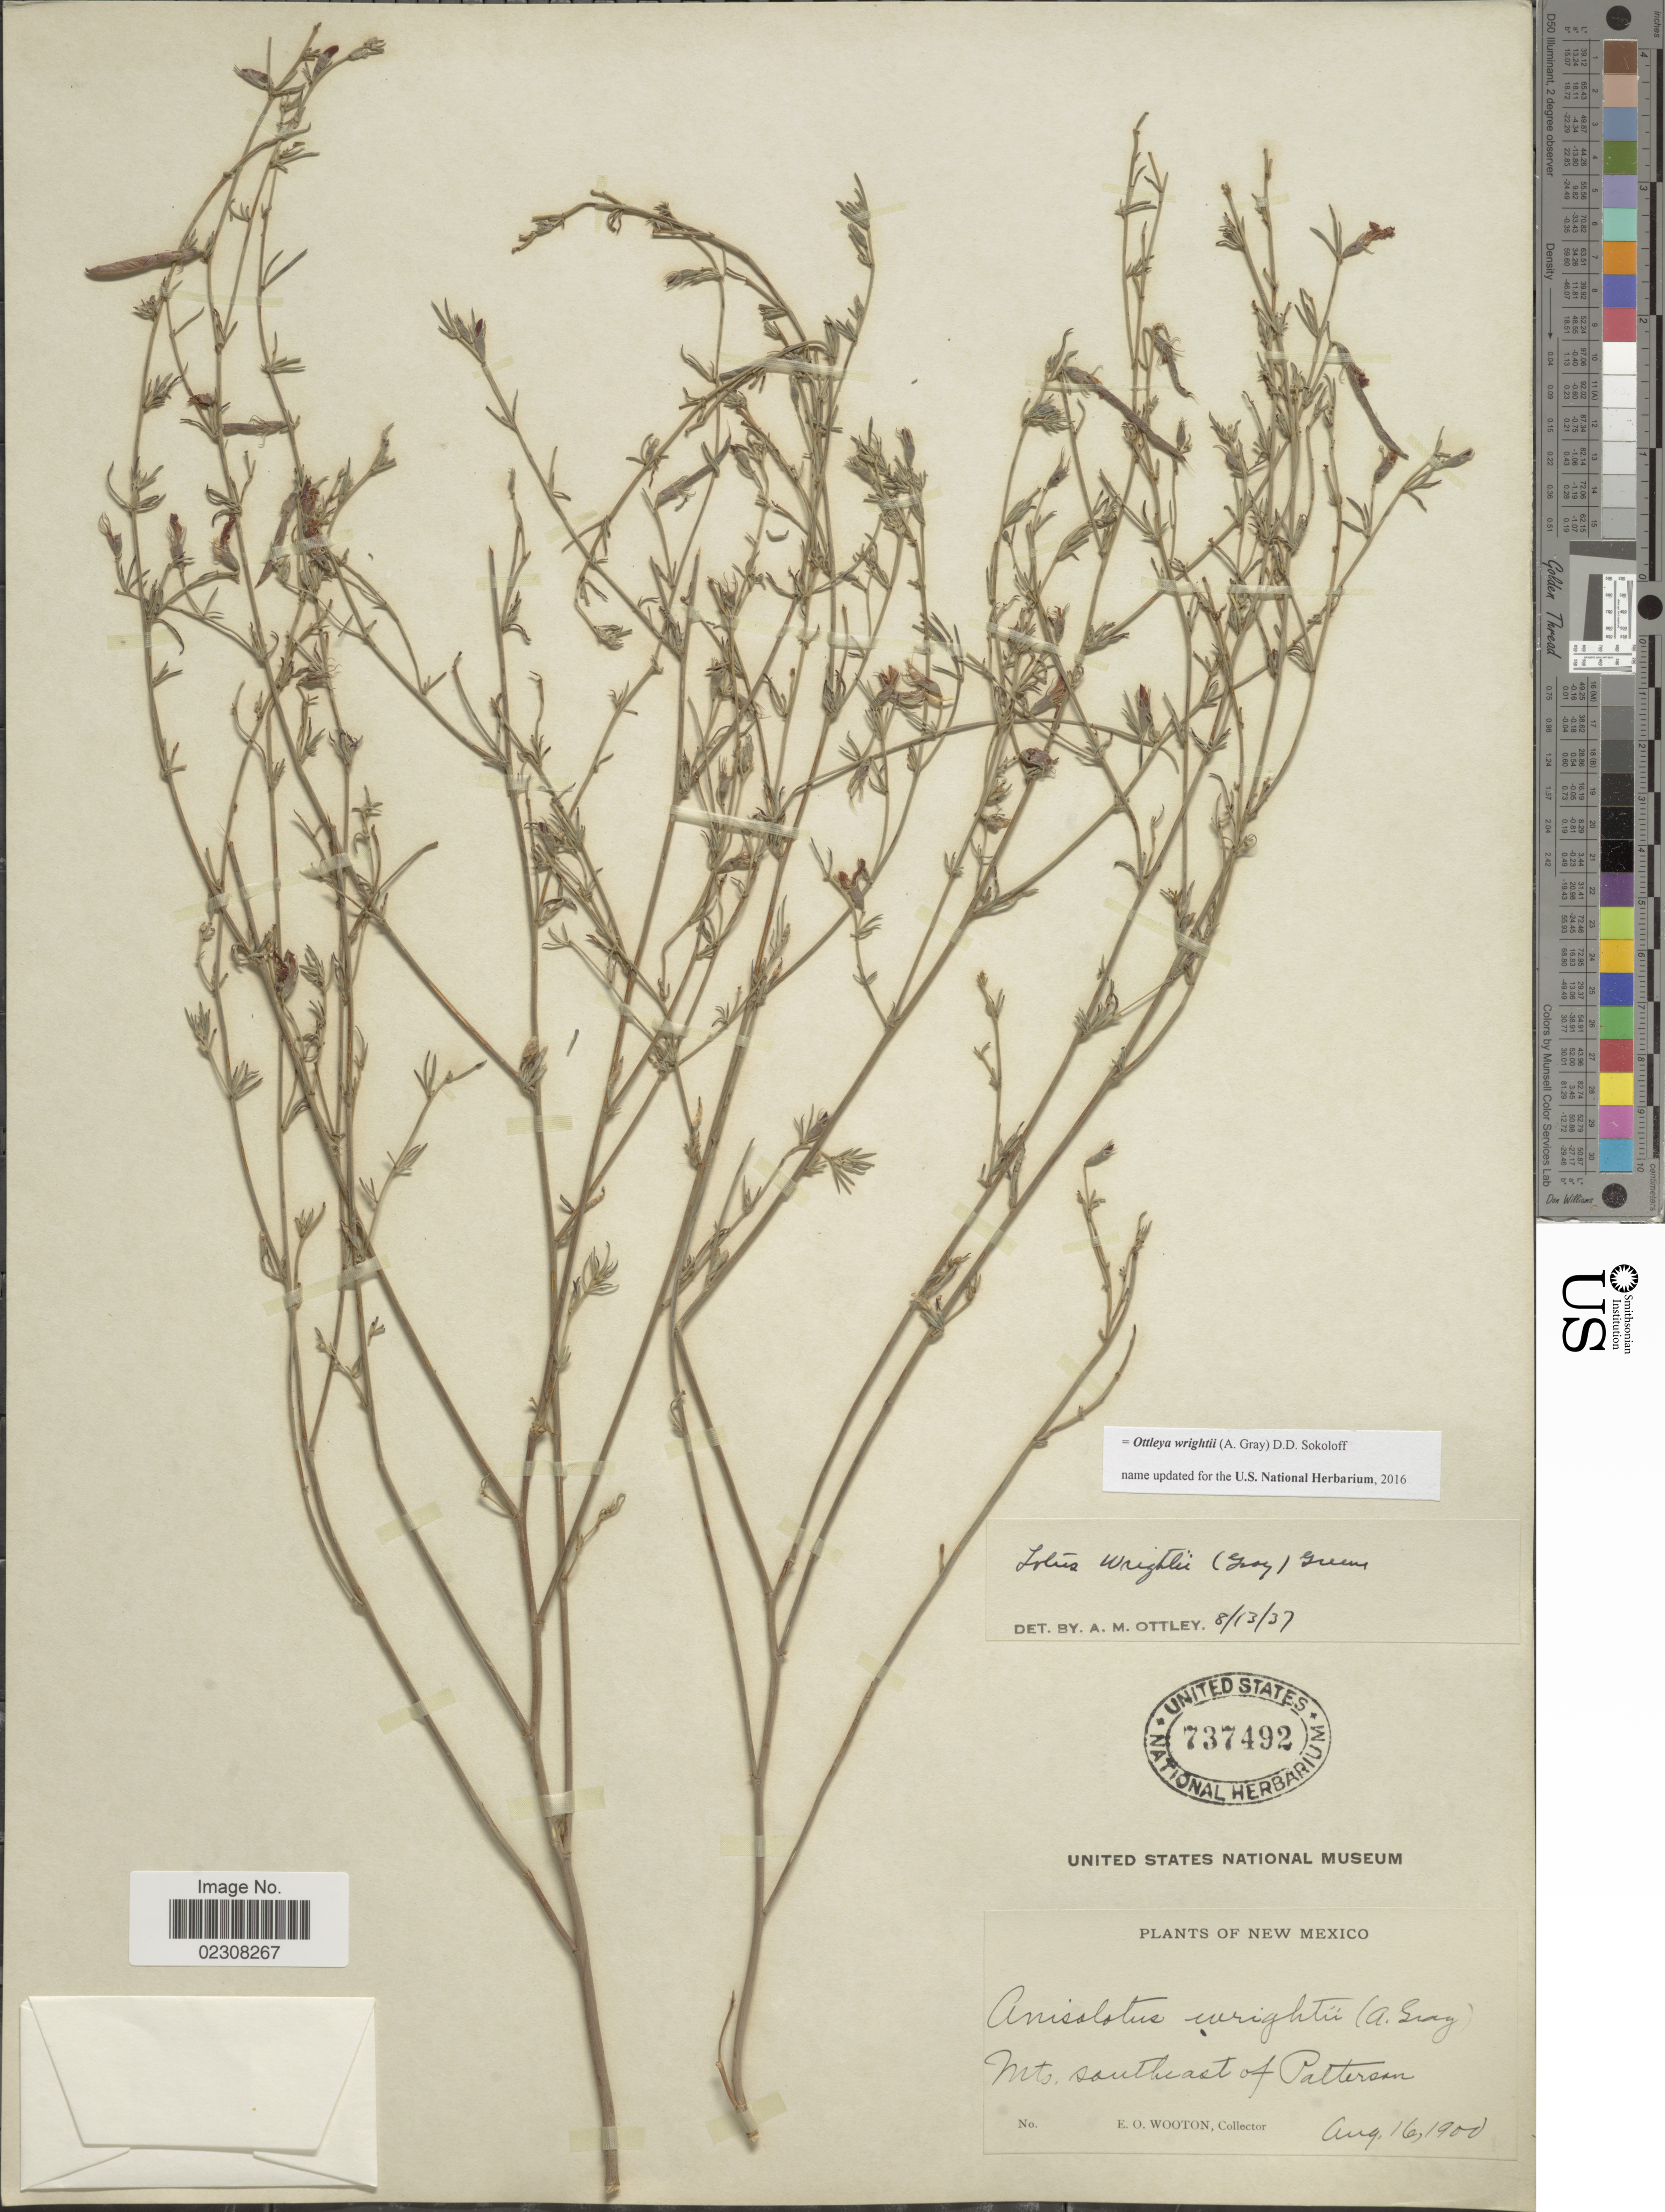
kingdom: Plantae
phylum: Tracheophyta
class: Magnoliopsida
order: Fabales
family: Fabaceae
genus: Ottleya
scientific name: Ottleya wrightii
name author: (A. Gray) D.D. Sokoloff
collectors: E. O. Wooton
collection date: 1900-08-16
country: United States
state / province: New Mexico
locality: Mts. southwest of Patterson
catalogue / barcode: US 737492